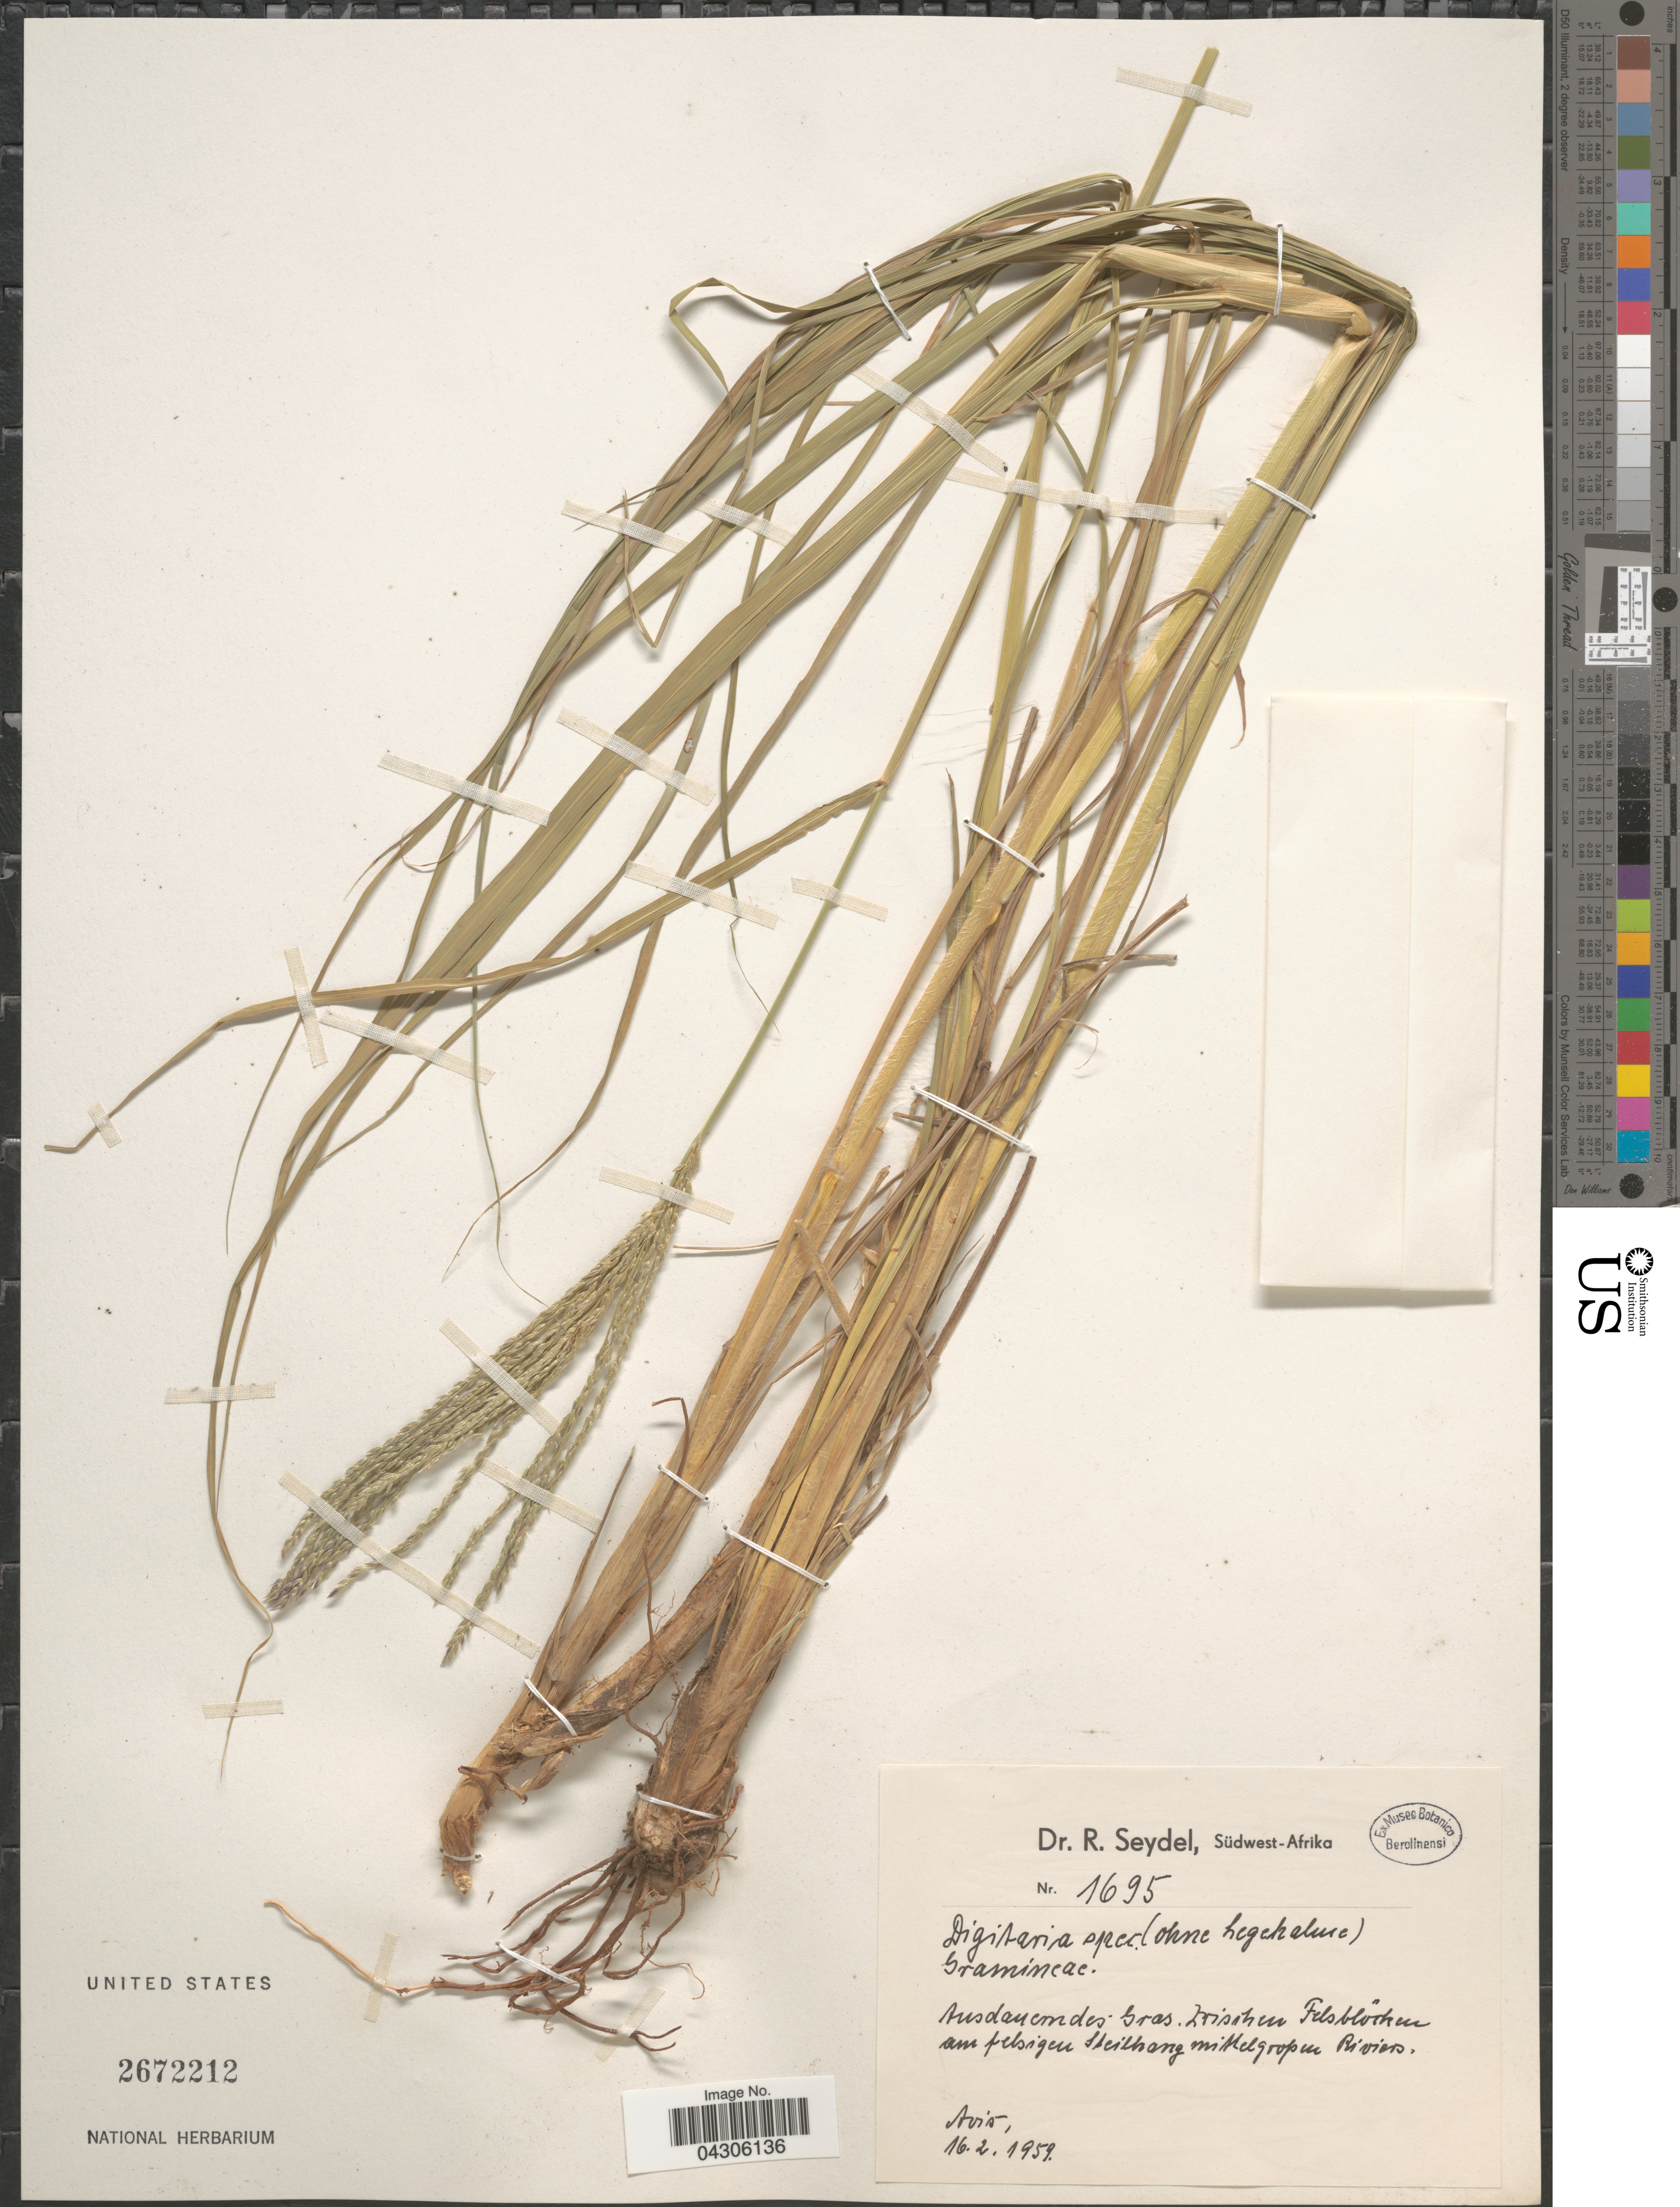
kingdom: Plantae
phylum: Tracheophyta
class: Liliopsida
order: Poales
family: Poaceae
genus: Digitaria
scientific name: Digitaria sp.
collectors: R. Seydel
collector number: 1695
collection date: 1959-02-16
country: Namibia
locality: Avis.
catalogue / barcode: US 2672212